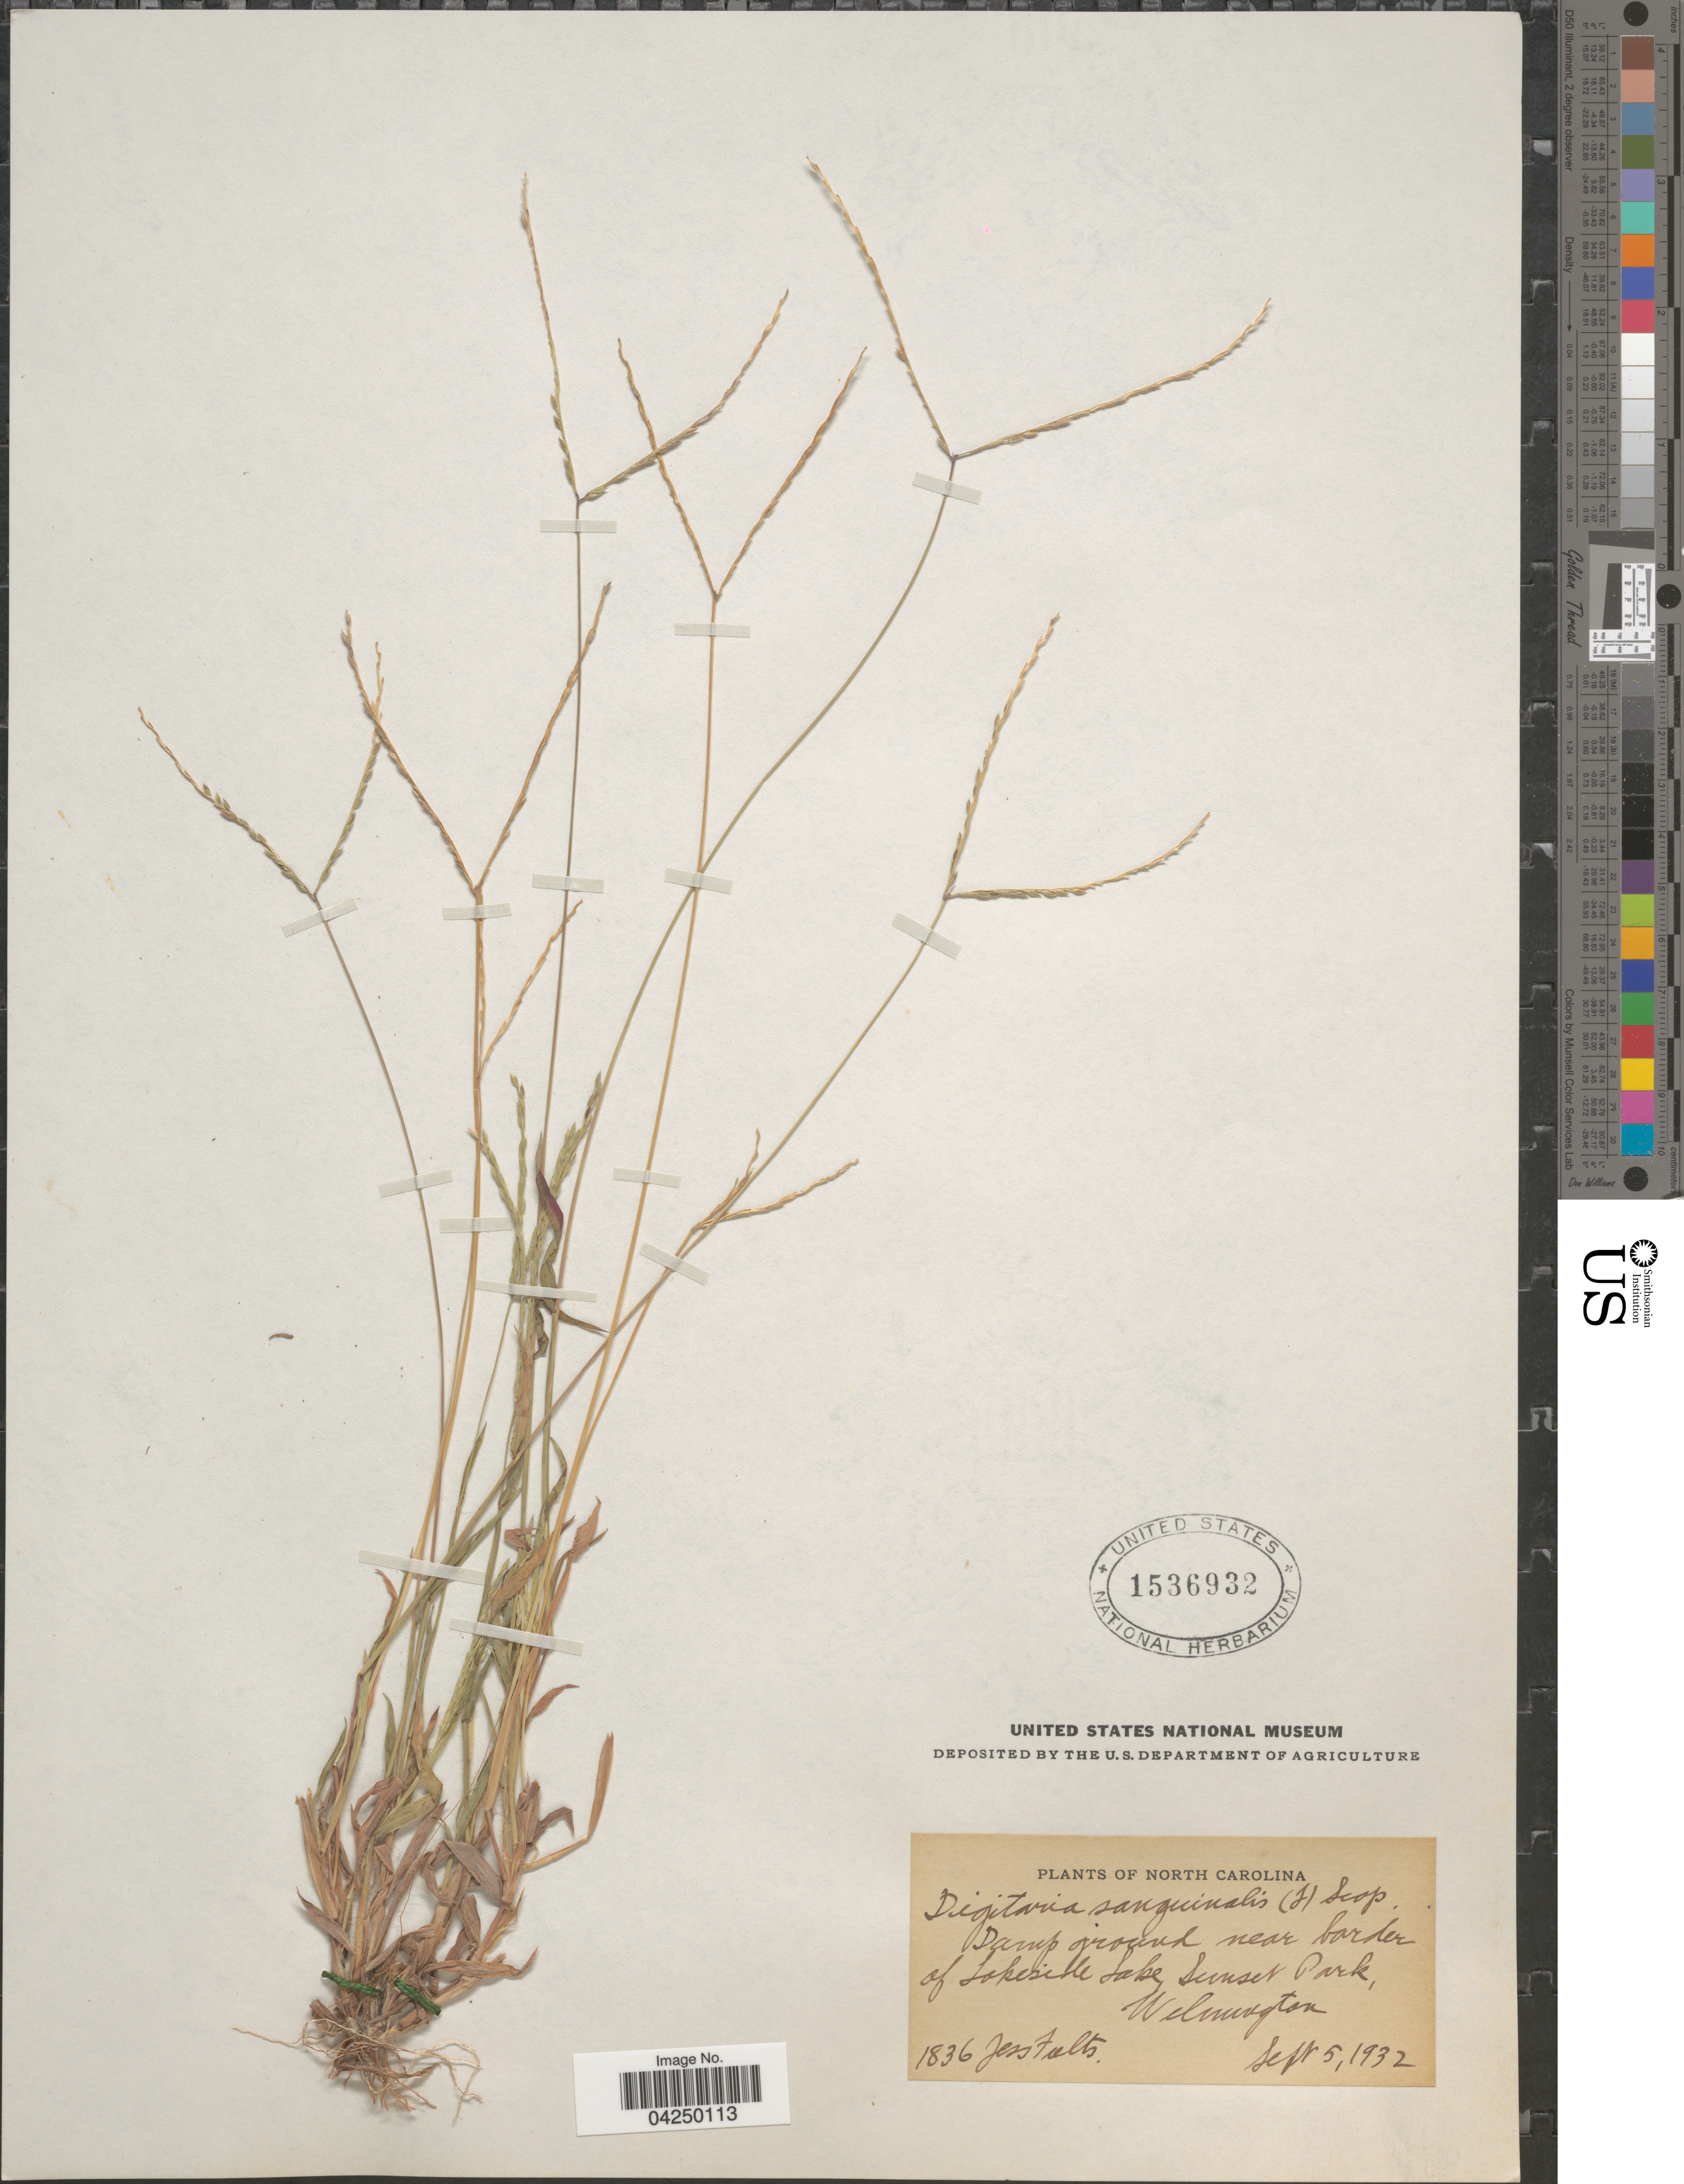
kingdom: Plantae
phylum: Tracheophyta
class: Liliopsida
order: Poales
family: Poaceae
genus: Digitaria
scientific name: Digitaria sanguinalis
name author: (L.) Scop.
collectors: J. Fults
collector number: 1836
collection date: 1932-09-05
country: United States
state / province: North Carolina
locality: Damp ground near border of Lakeside Lake Sunset Park, Welmington.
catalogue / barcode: US 1536932